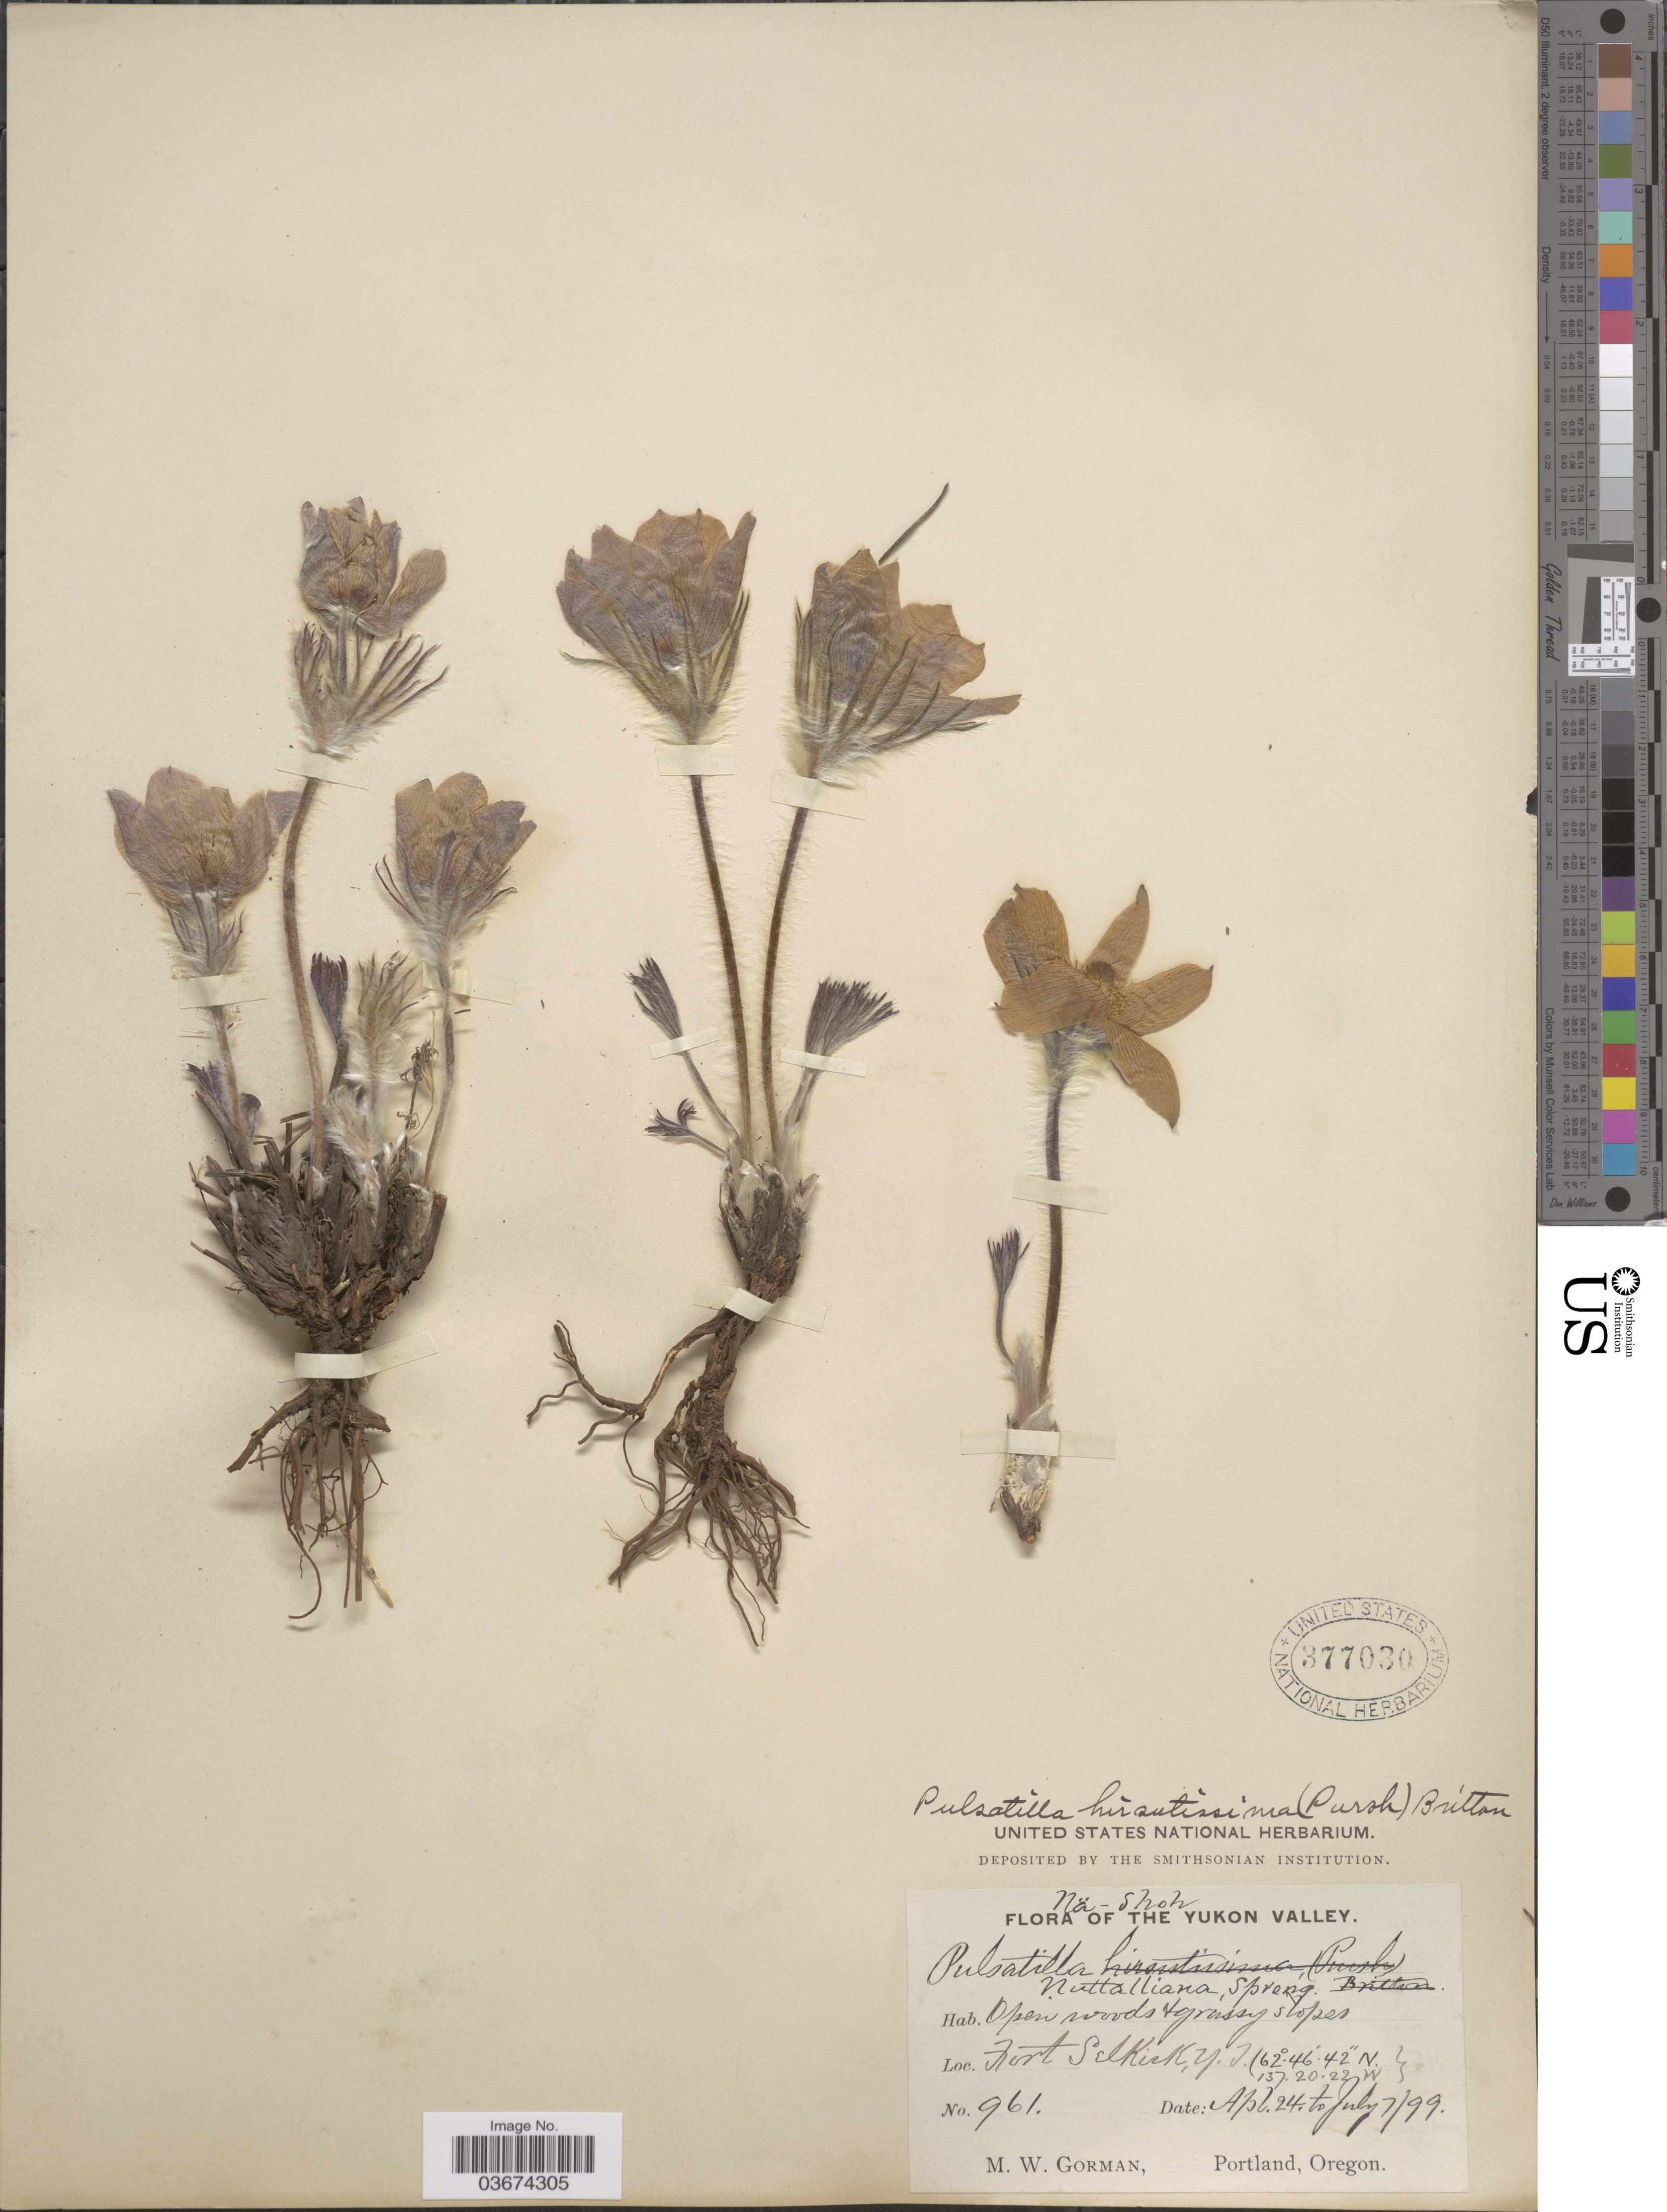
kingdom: Plantae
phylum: Tracheophyta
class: Magnoliopsida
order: Ranunculales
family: Ranunculaceae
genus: Pulsatilla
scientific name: Pulsatilla nuttalliana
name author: (DC.) Bercht. & J. Presl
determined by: Strong, Mark T., (BOT), Smithsonian Institution - National Museum of Natural History (UNITED STATES)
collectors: M. W. Gorman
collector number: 961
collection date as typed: Transcribed d/m/y: 24/4/99 to 7/7/99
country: Canada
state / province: Yukon Territory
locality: The Yukon Valley. Fort Selkirk, Y. T.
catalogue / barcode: US 377030